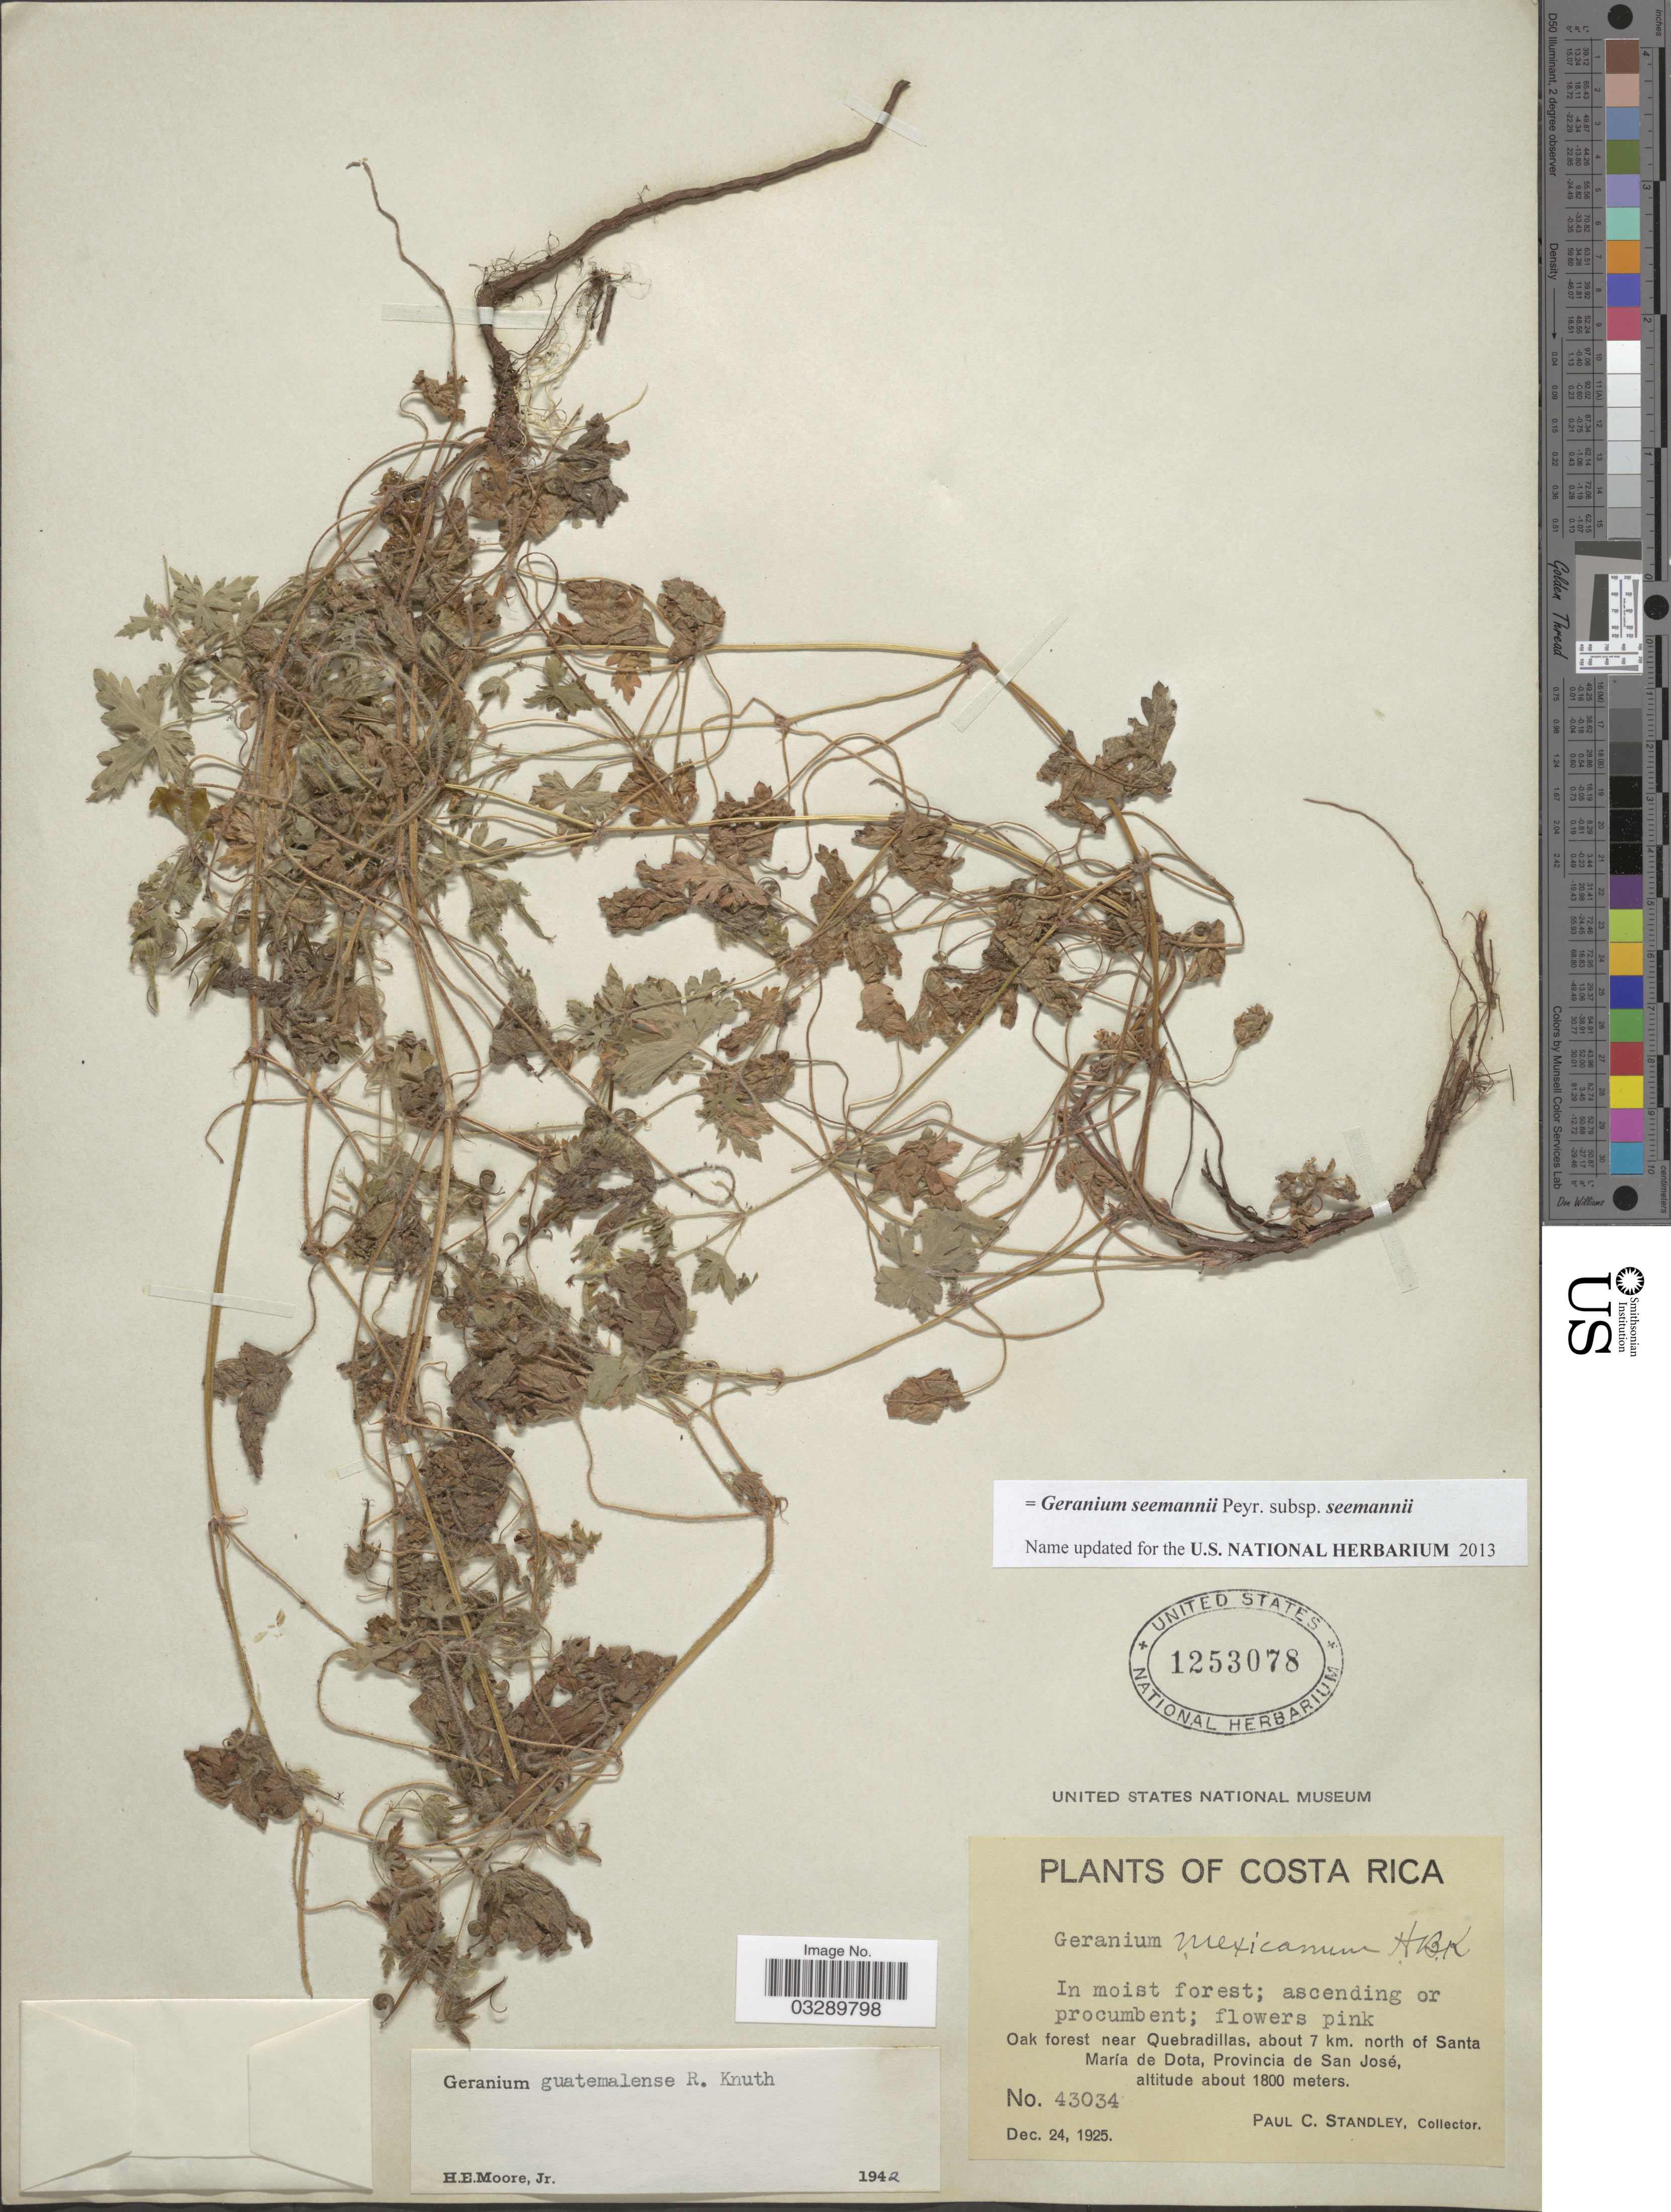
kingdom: Plantae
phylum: Tracheophyta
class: Magnoliopsida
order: Geraniales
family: Geraniaceae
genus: Geranium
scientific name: Geranium seemannii subsp. seemannii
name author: Peyr.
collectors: P. C. Standley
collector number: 43034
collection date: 1925-12-24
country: Costa Rica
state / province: San José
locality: Oak forest near Quebradillas, about 7 km. north of Santa María de Dota.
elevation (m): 1800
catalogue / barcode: US 1253078